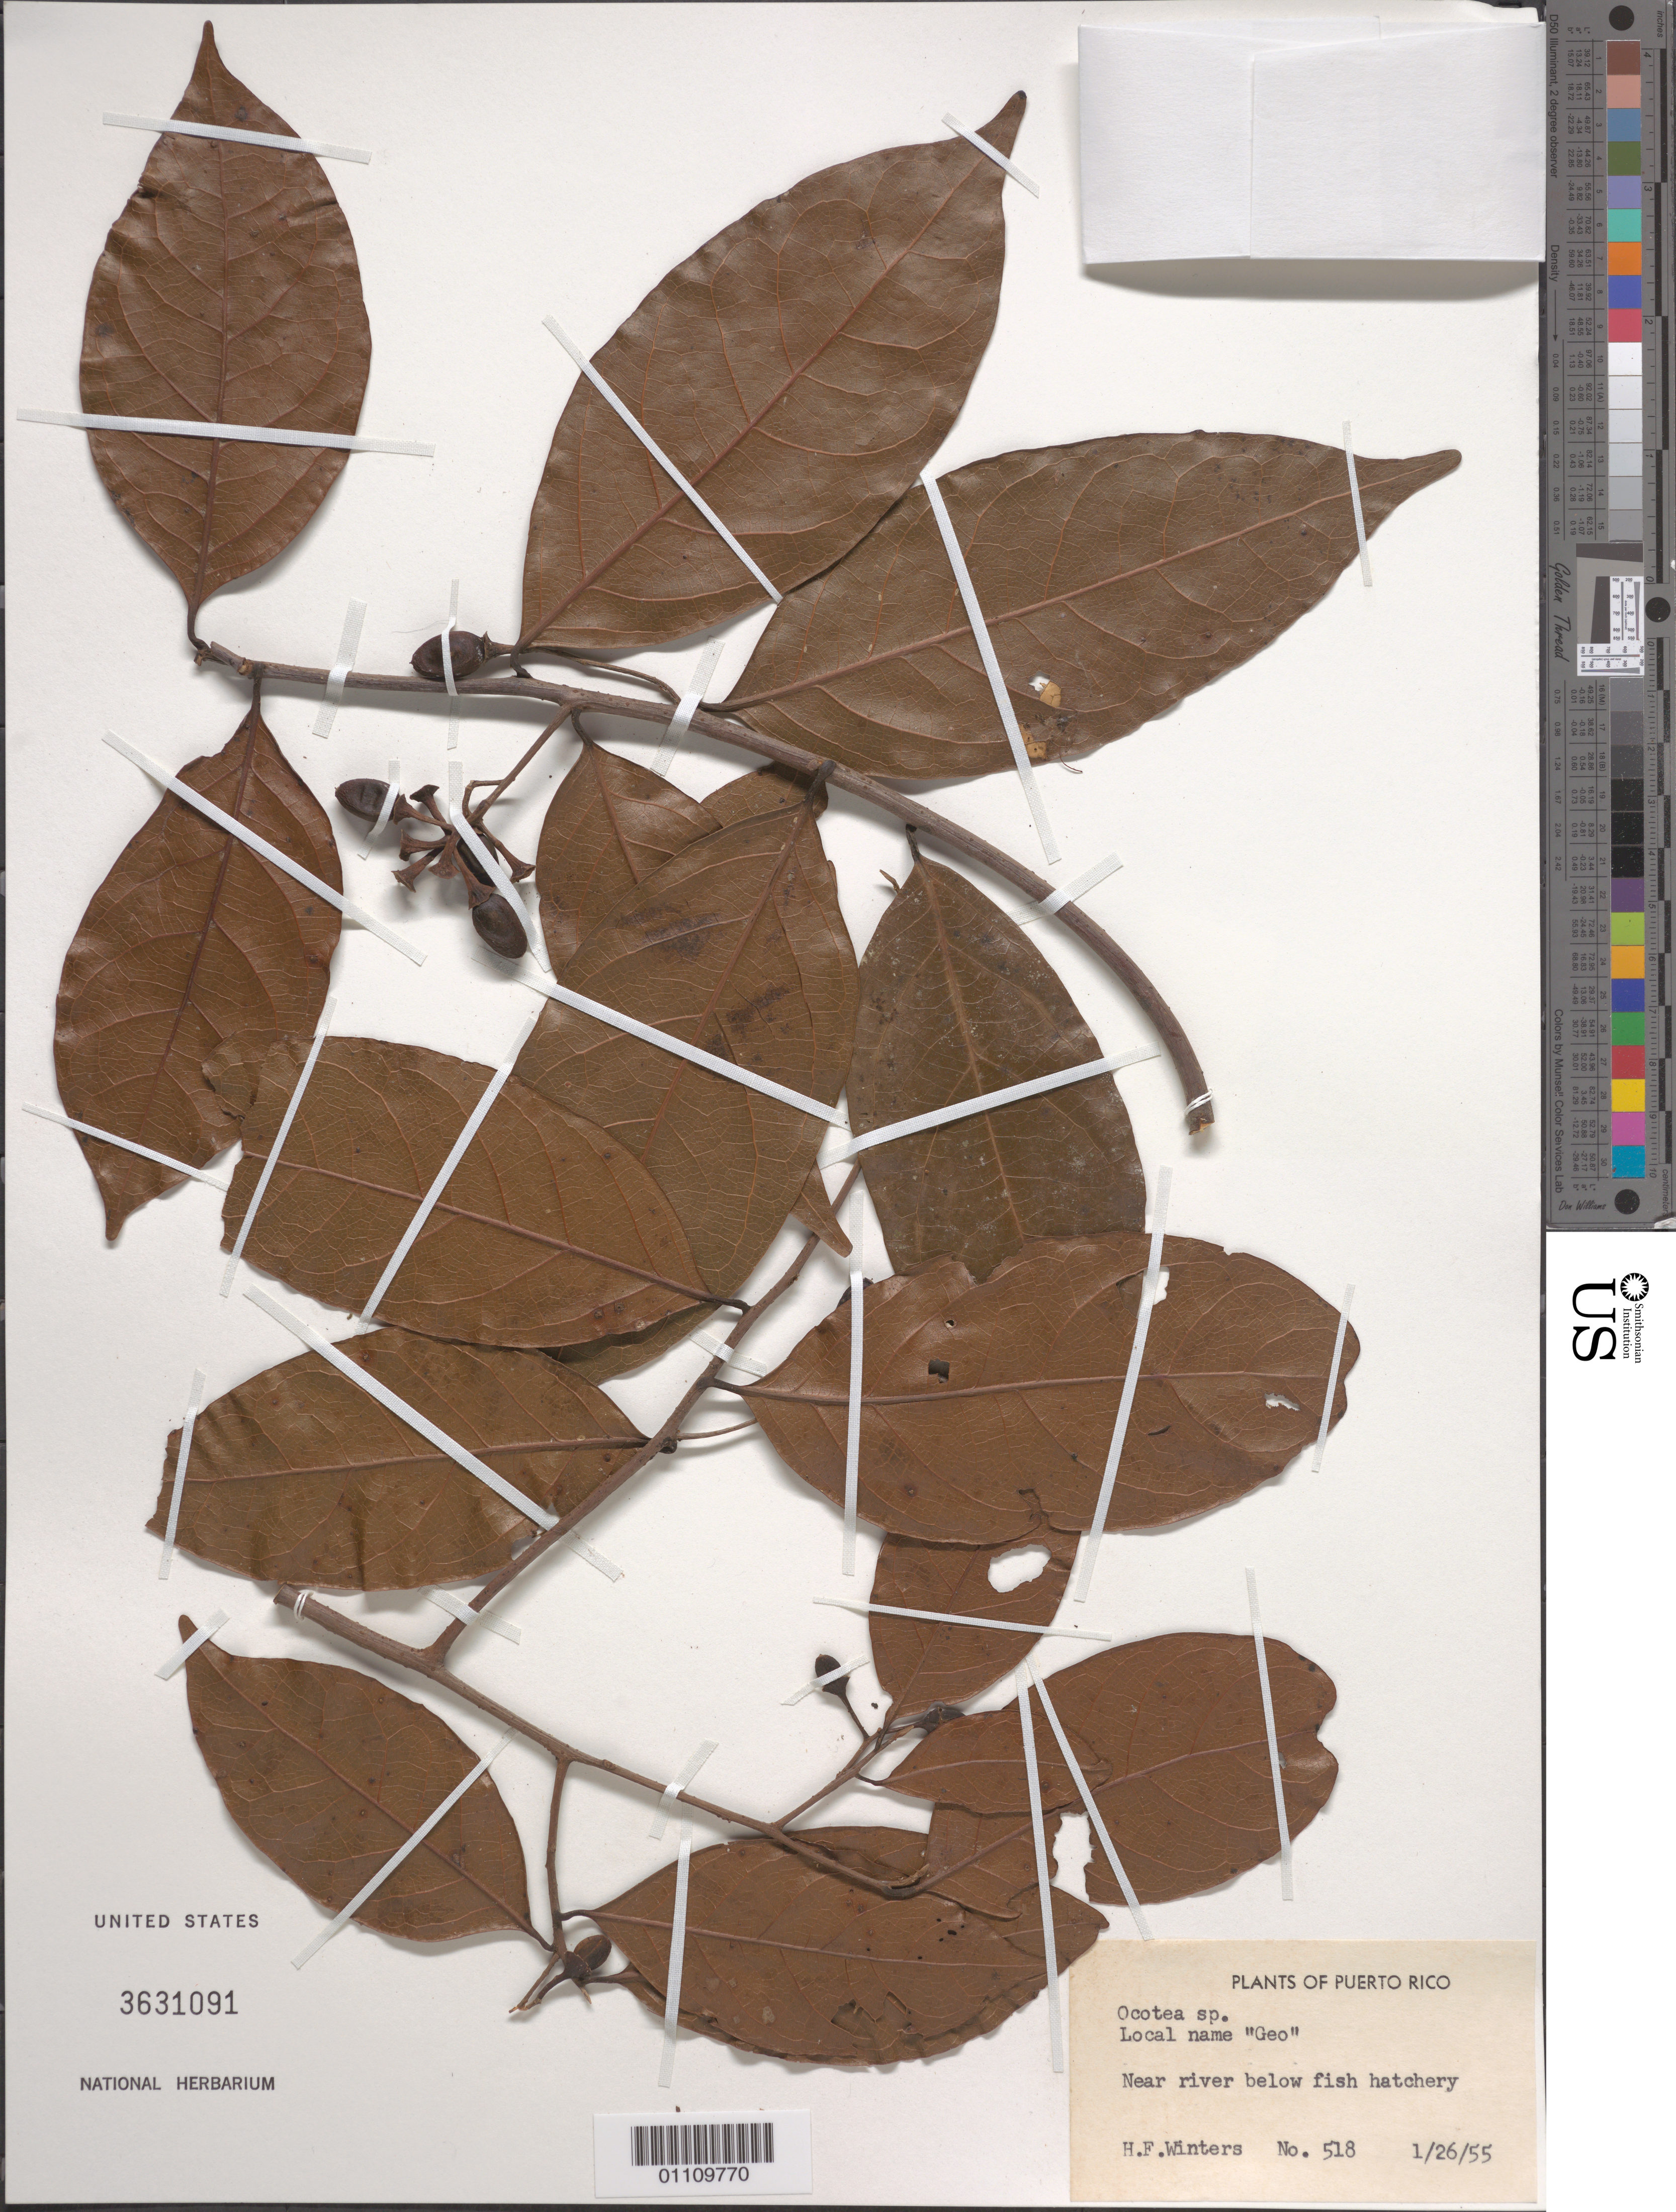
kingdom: Plantae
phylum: Tracheophyta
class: Magnoliopsida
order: Laurales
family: Lauraceae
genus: Ocotea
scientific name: Ocotea sp.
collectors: H. Winters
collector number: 518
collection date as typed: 26 Jan 1955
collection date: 1955-01-26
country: Puerto Rico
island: Puerto Rico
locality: Near river below fish hatchery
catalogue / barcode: US 3631091